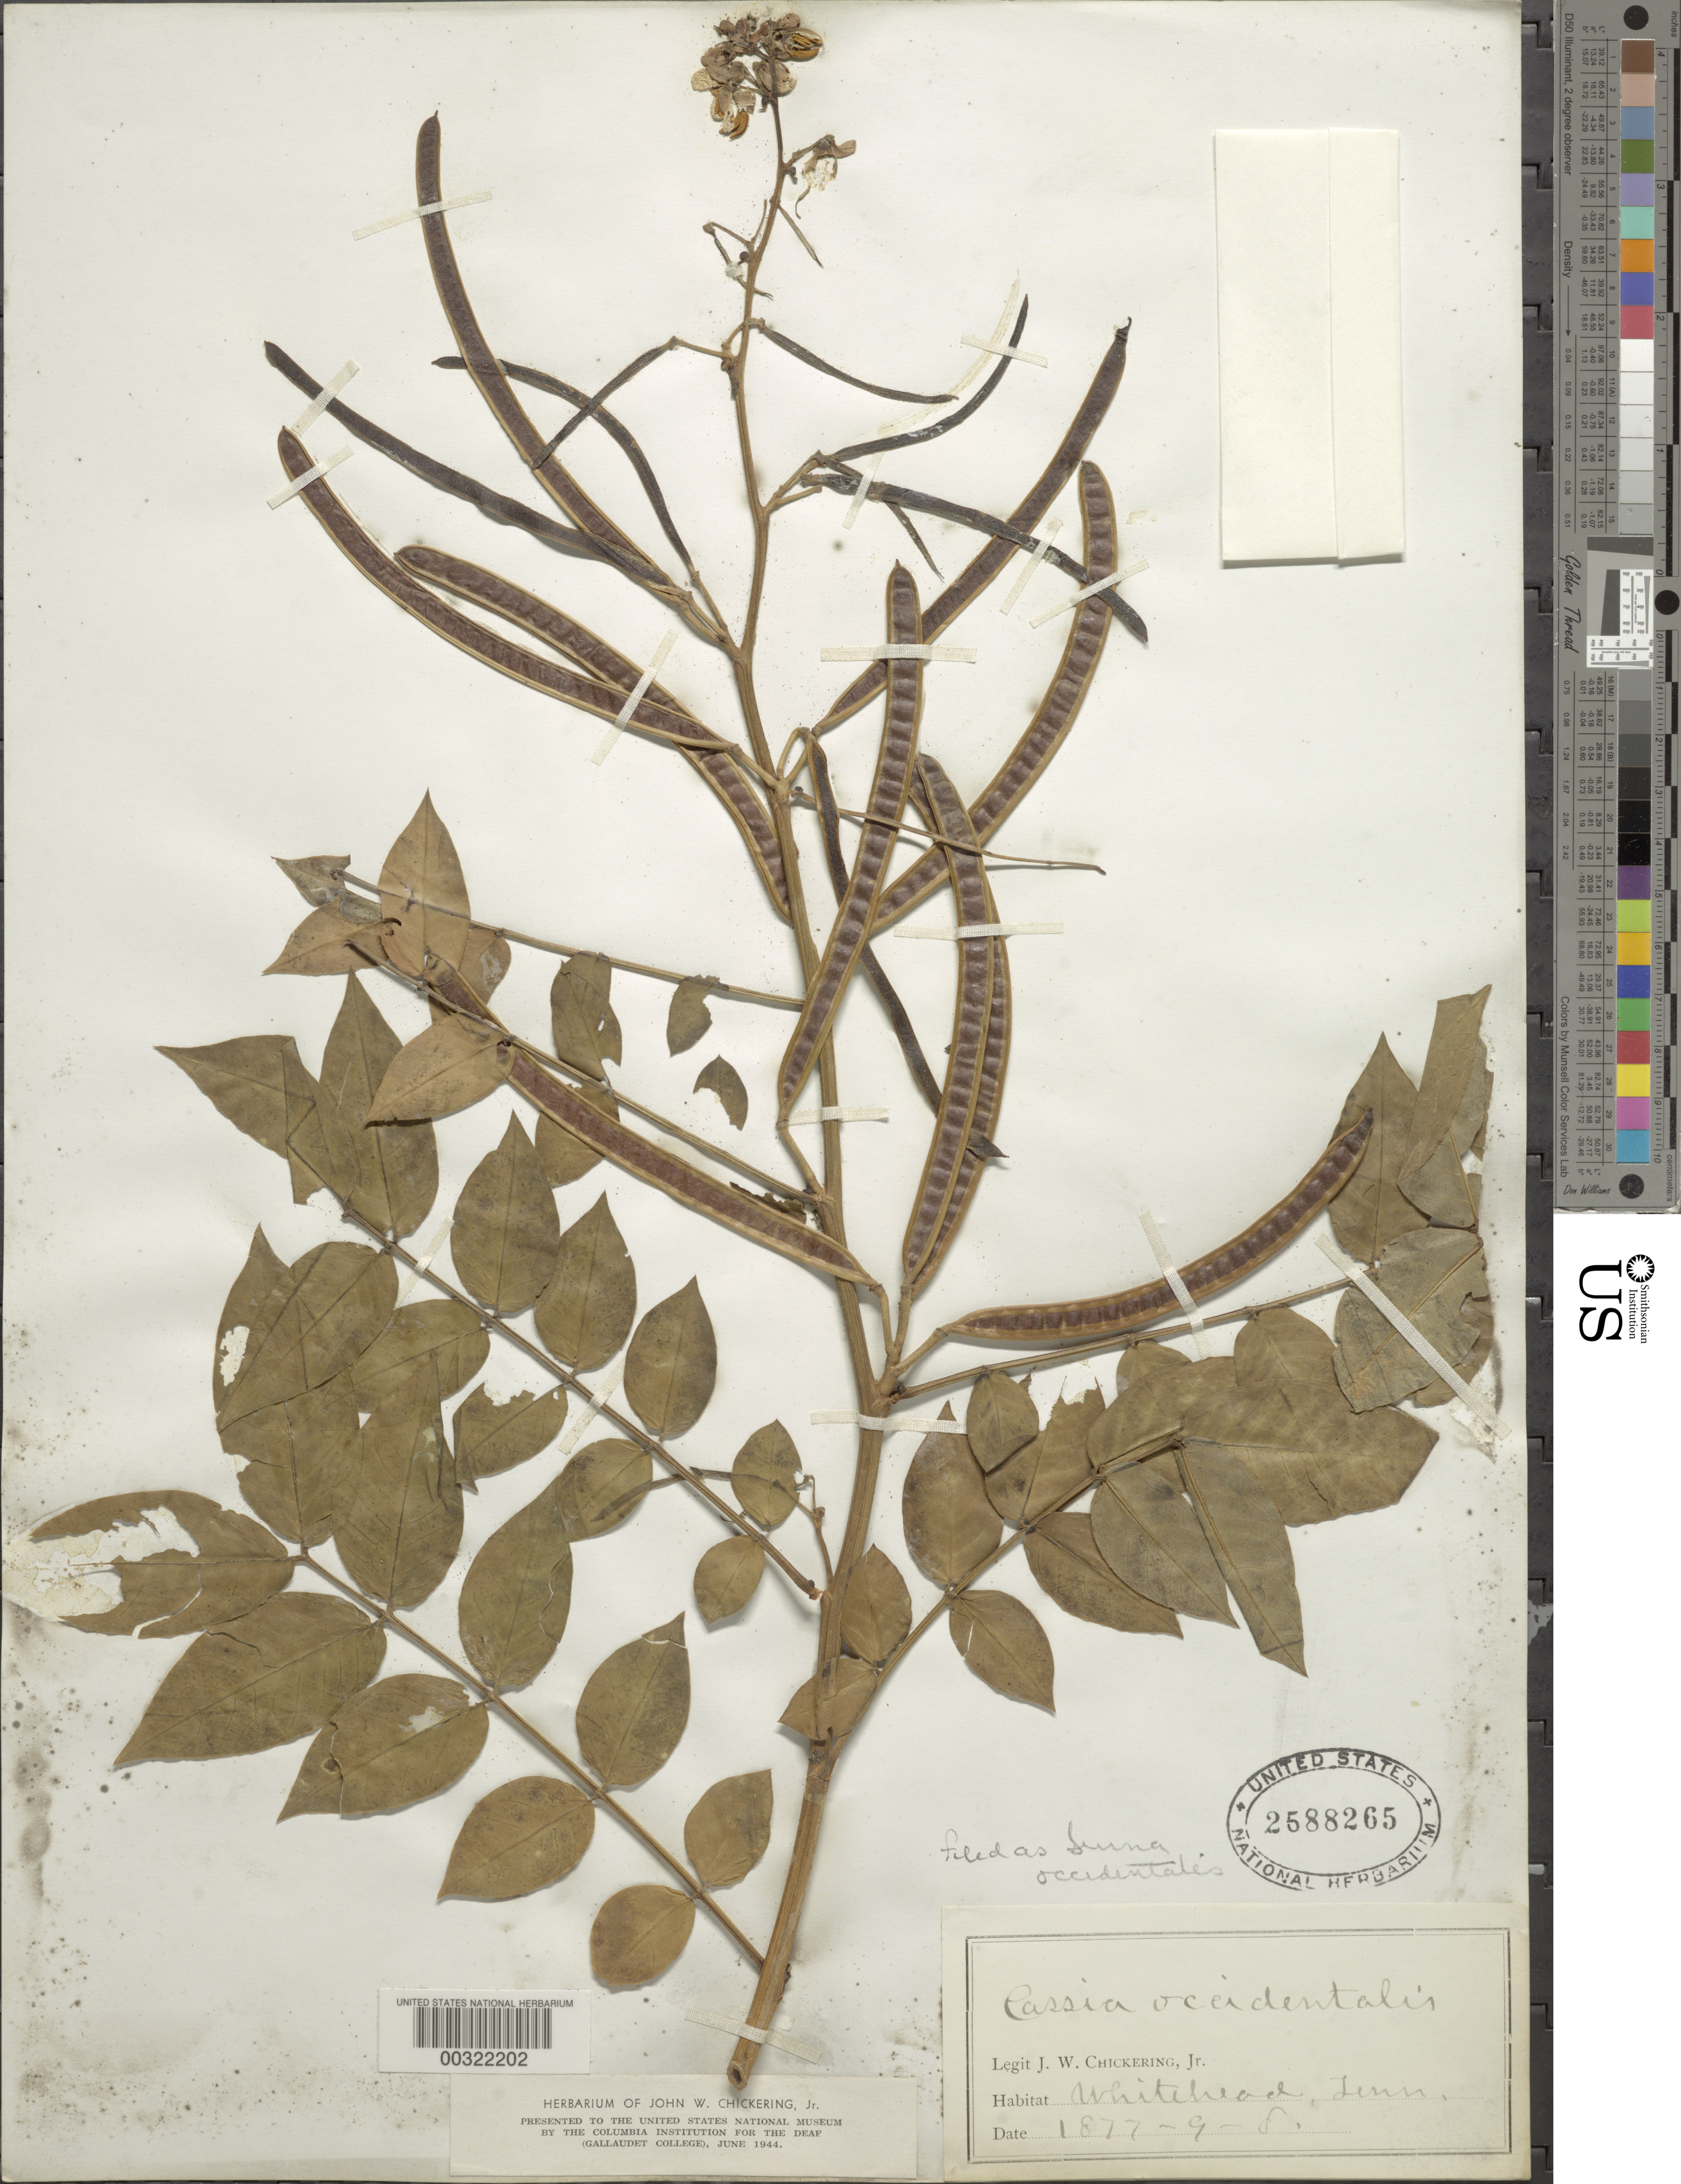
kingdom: Plantae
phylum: Tracheophyta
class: Magnoliopsida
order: Fabales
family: Fabaceae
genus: Senna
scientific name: Senna occidentalis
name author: (L.) Link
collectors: J. W. Chickering Jr.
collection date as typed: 09 Aug 1877 or 08 Sep 1877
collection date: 1877-08-09 or 1877-09-08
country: United States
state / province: Tennessee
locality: Whitehead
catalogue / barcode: US 2588265